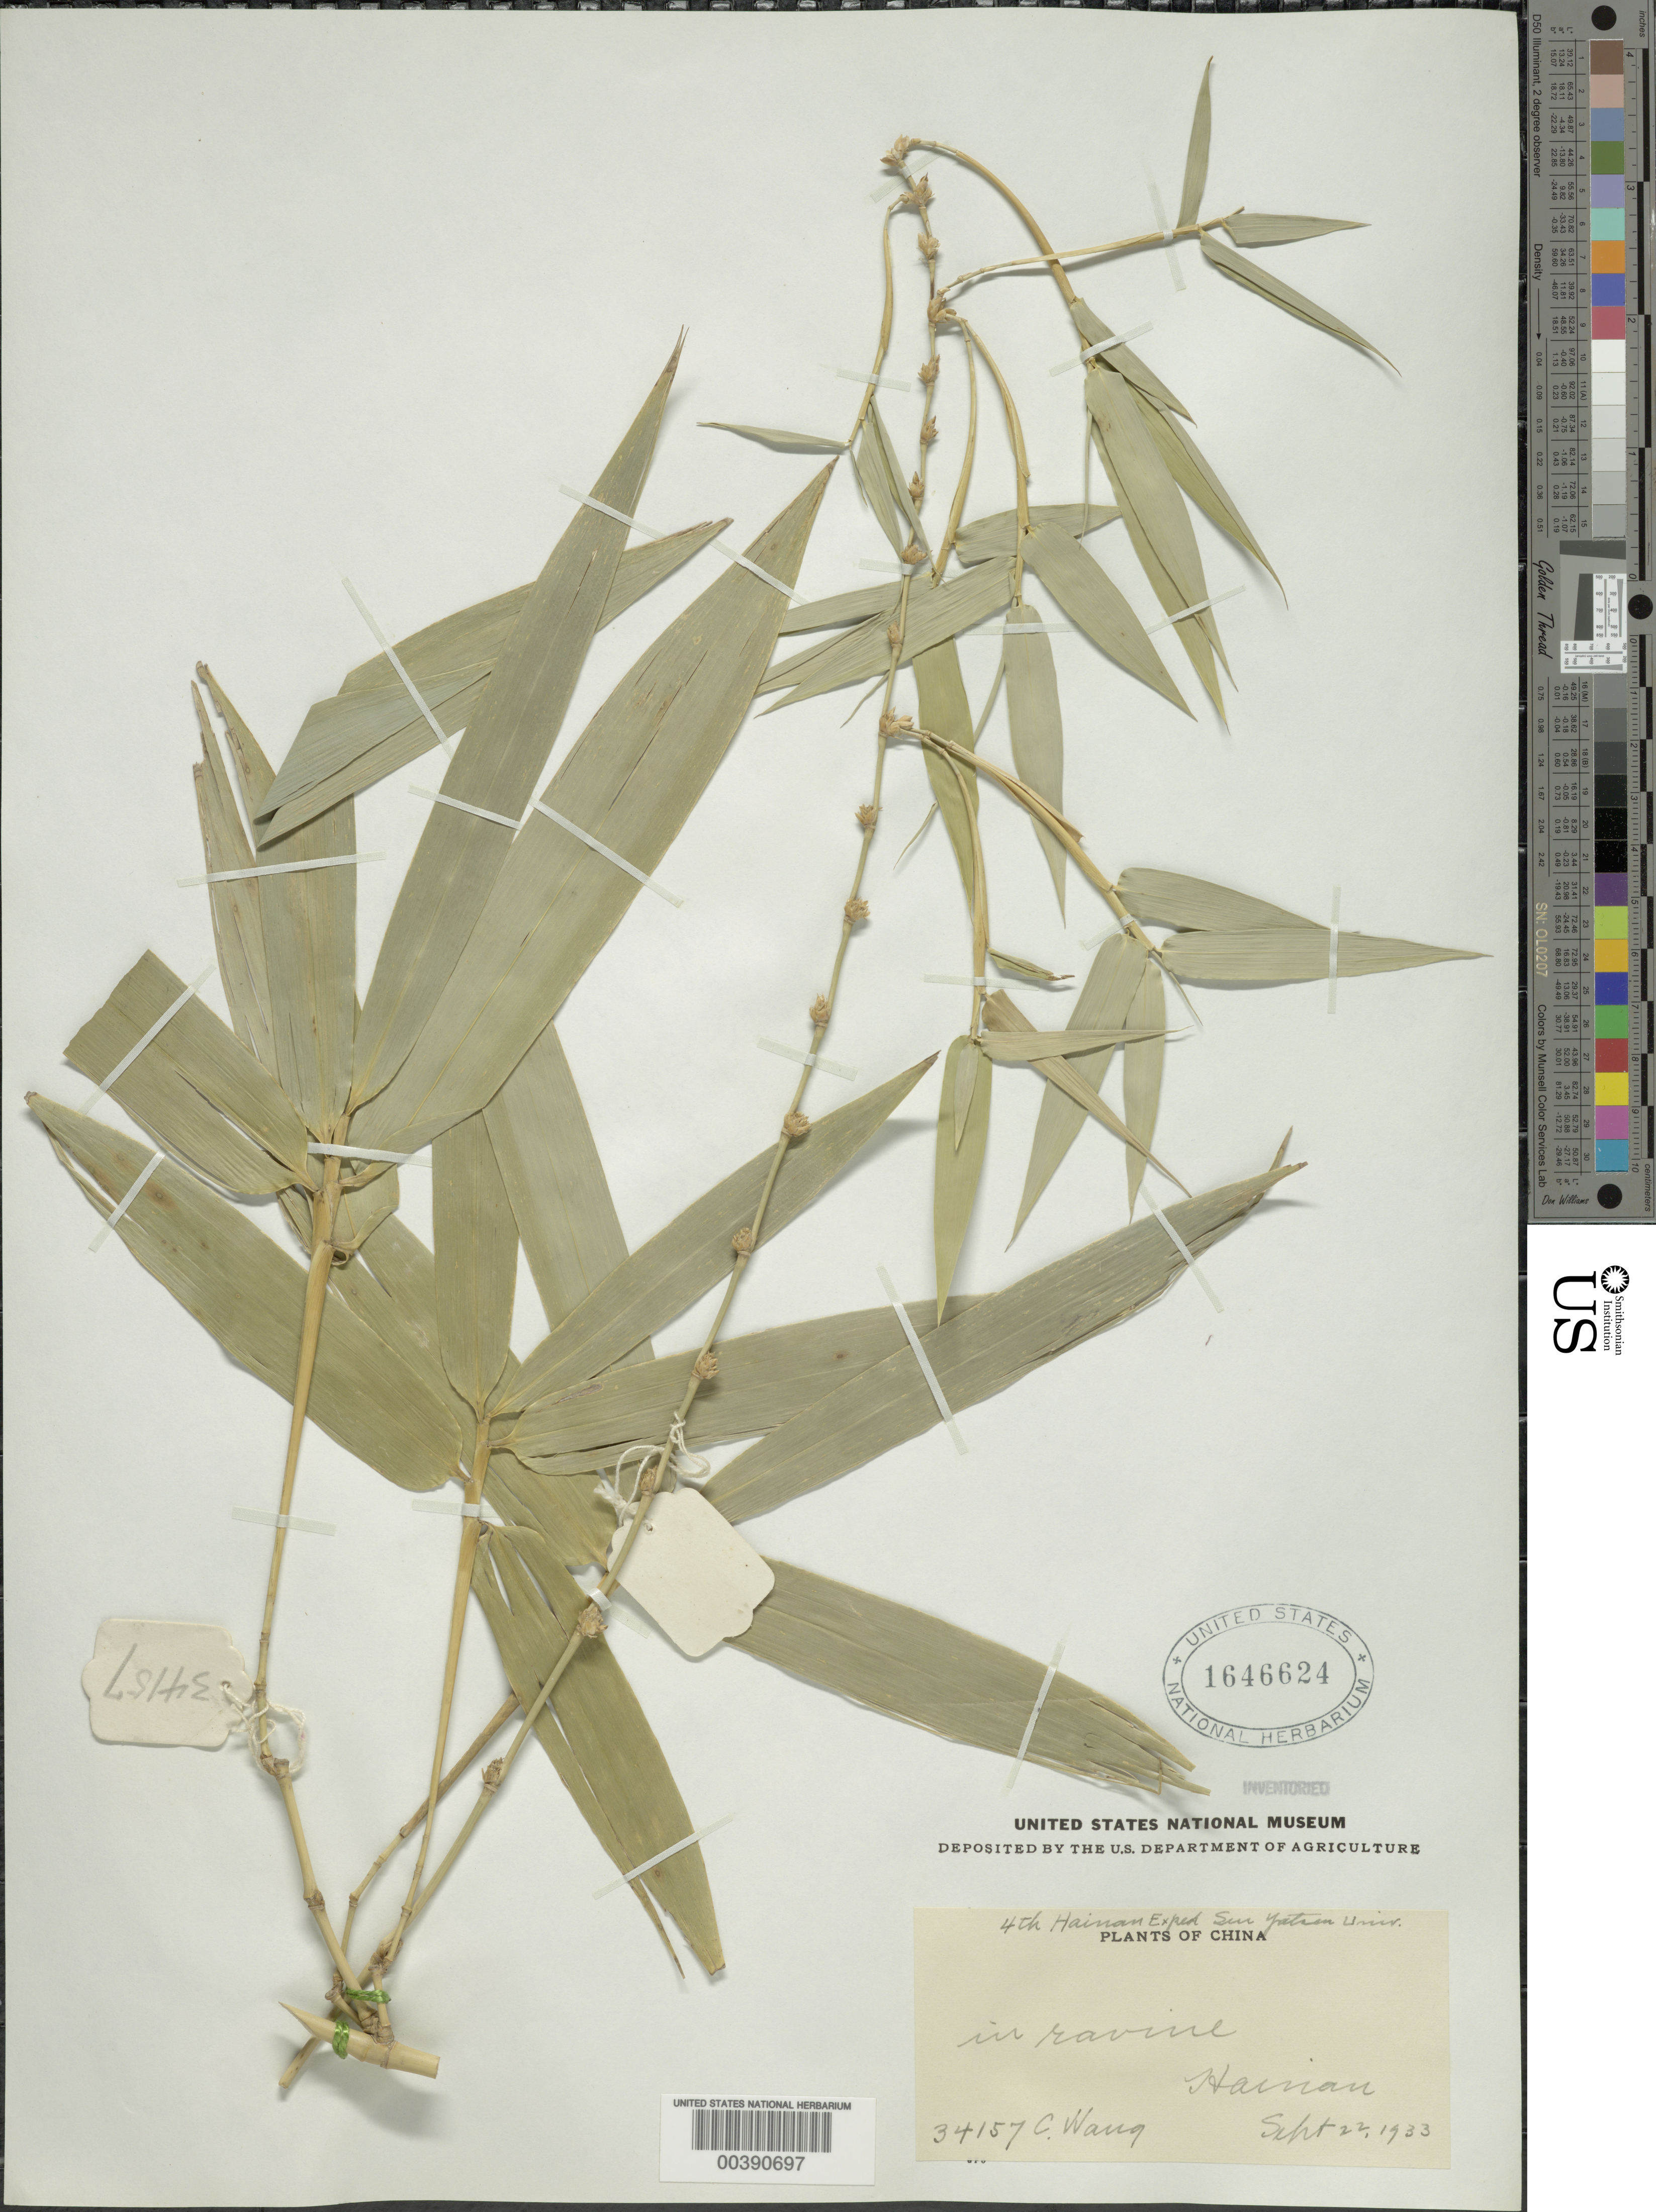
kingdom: Plantae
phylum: Tracheophyta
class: Liliopsida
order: Poales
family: Poaceae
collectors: C. Wang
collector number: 34157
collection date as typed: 22 Sep 1933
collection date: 1933-09-22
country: China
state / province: Hainan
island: Hainan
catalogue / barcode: US 1646624